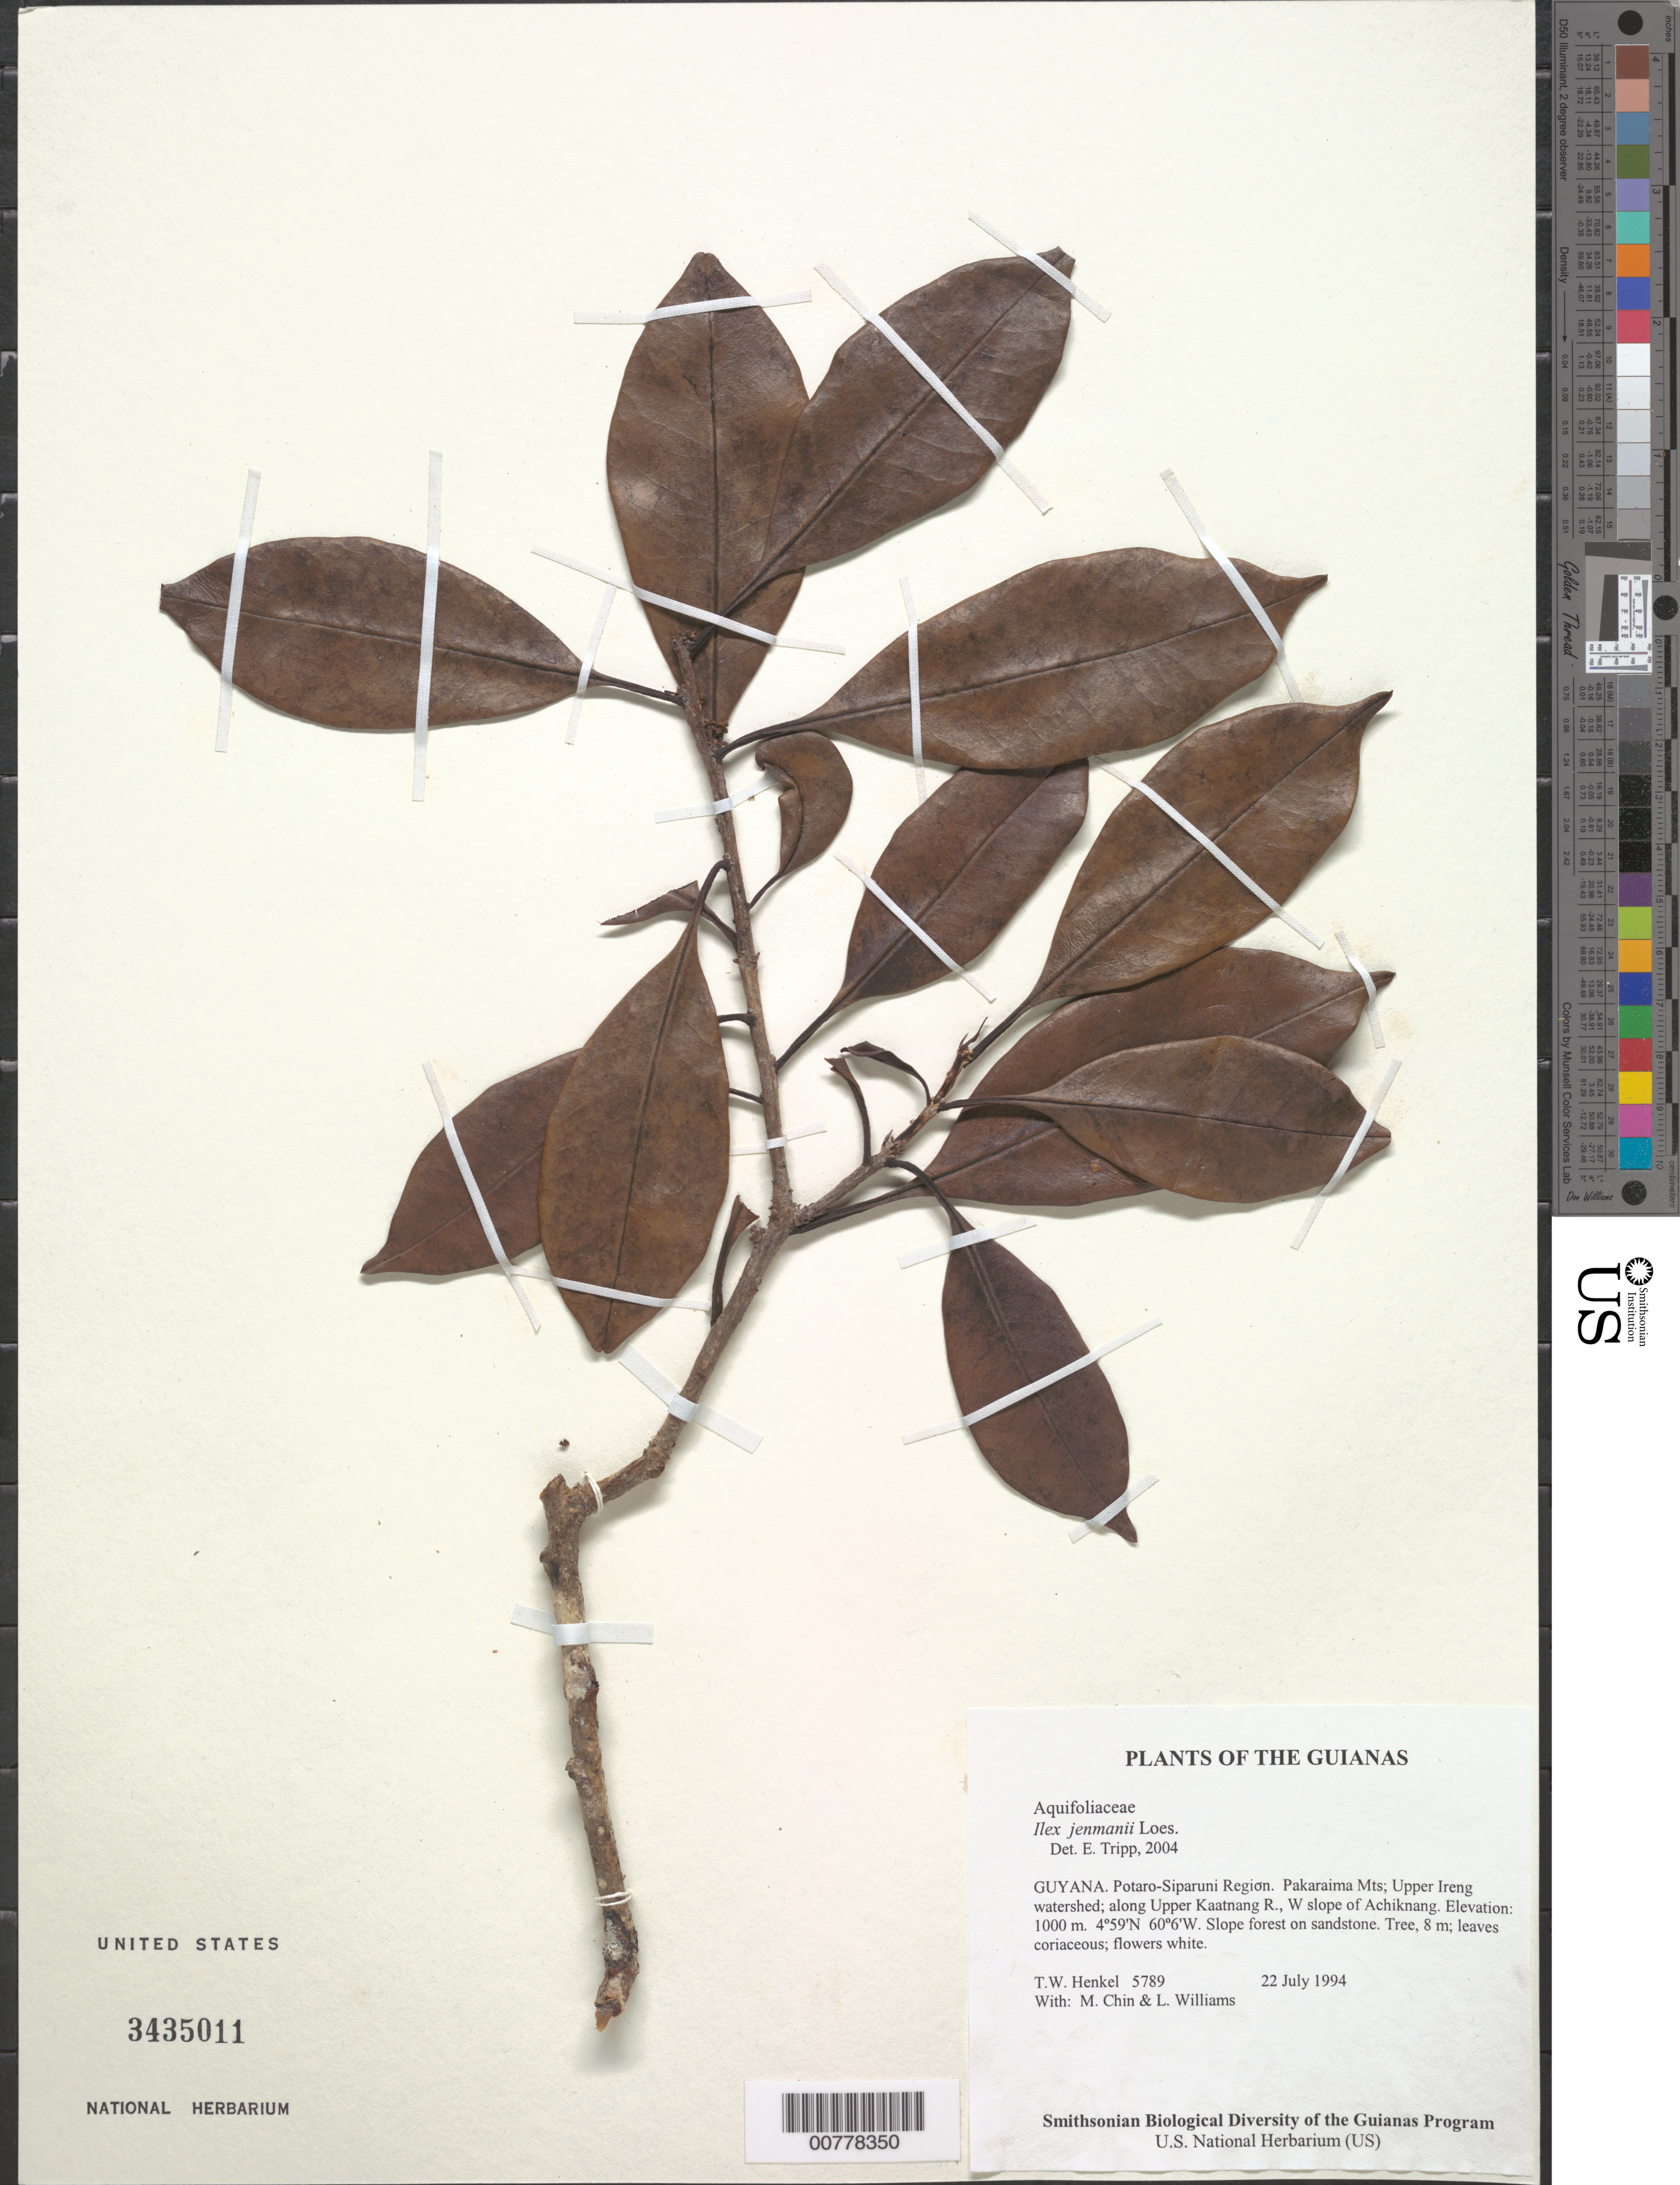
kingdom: Plantae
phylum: Tracheophyta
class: Magnoliopsida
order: Aquifoliales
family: Aquifoliaceae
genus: Ilex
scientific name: Ilex jenmanii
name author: Loes.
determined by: Tripp, Erin A.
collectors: T. Henkel, M. Chin & L. Williams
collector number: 5789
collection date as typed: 22 July 1994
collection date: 1994-07-22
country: Guyana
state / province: Potaro-Siparuni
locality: Pakaraima Mts; Upper Ireng watershed; along Upper Kaatnang R., W slope of Achiknang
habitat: Slope forest on sandstone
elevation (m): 1000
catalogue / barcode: US 3435011